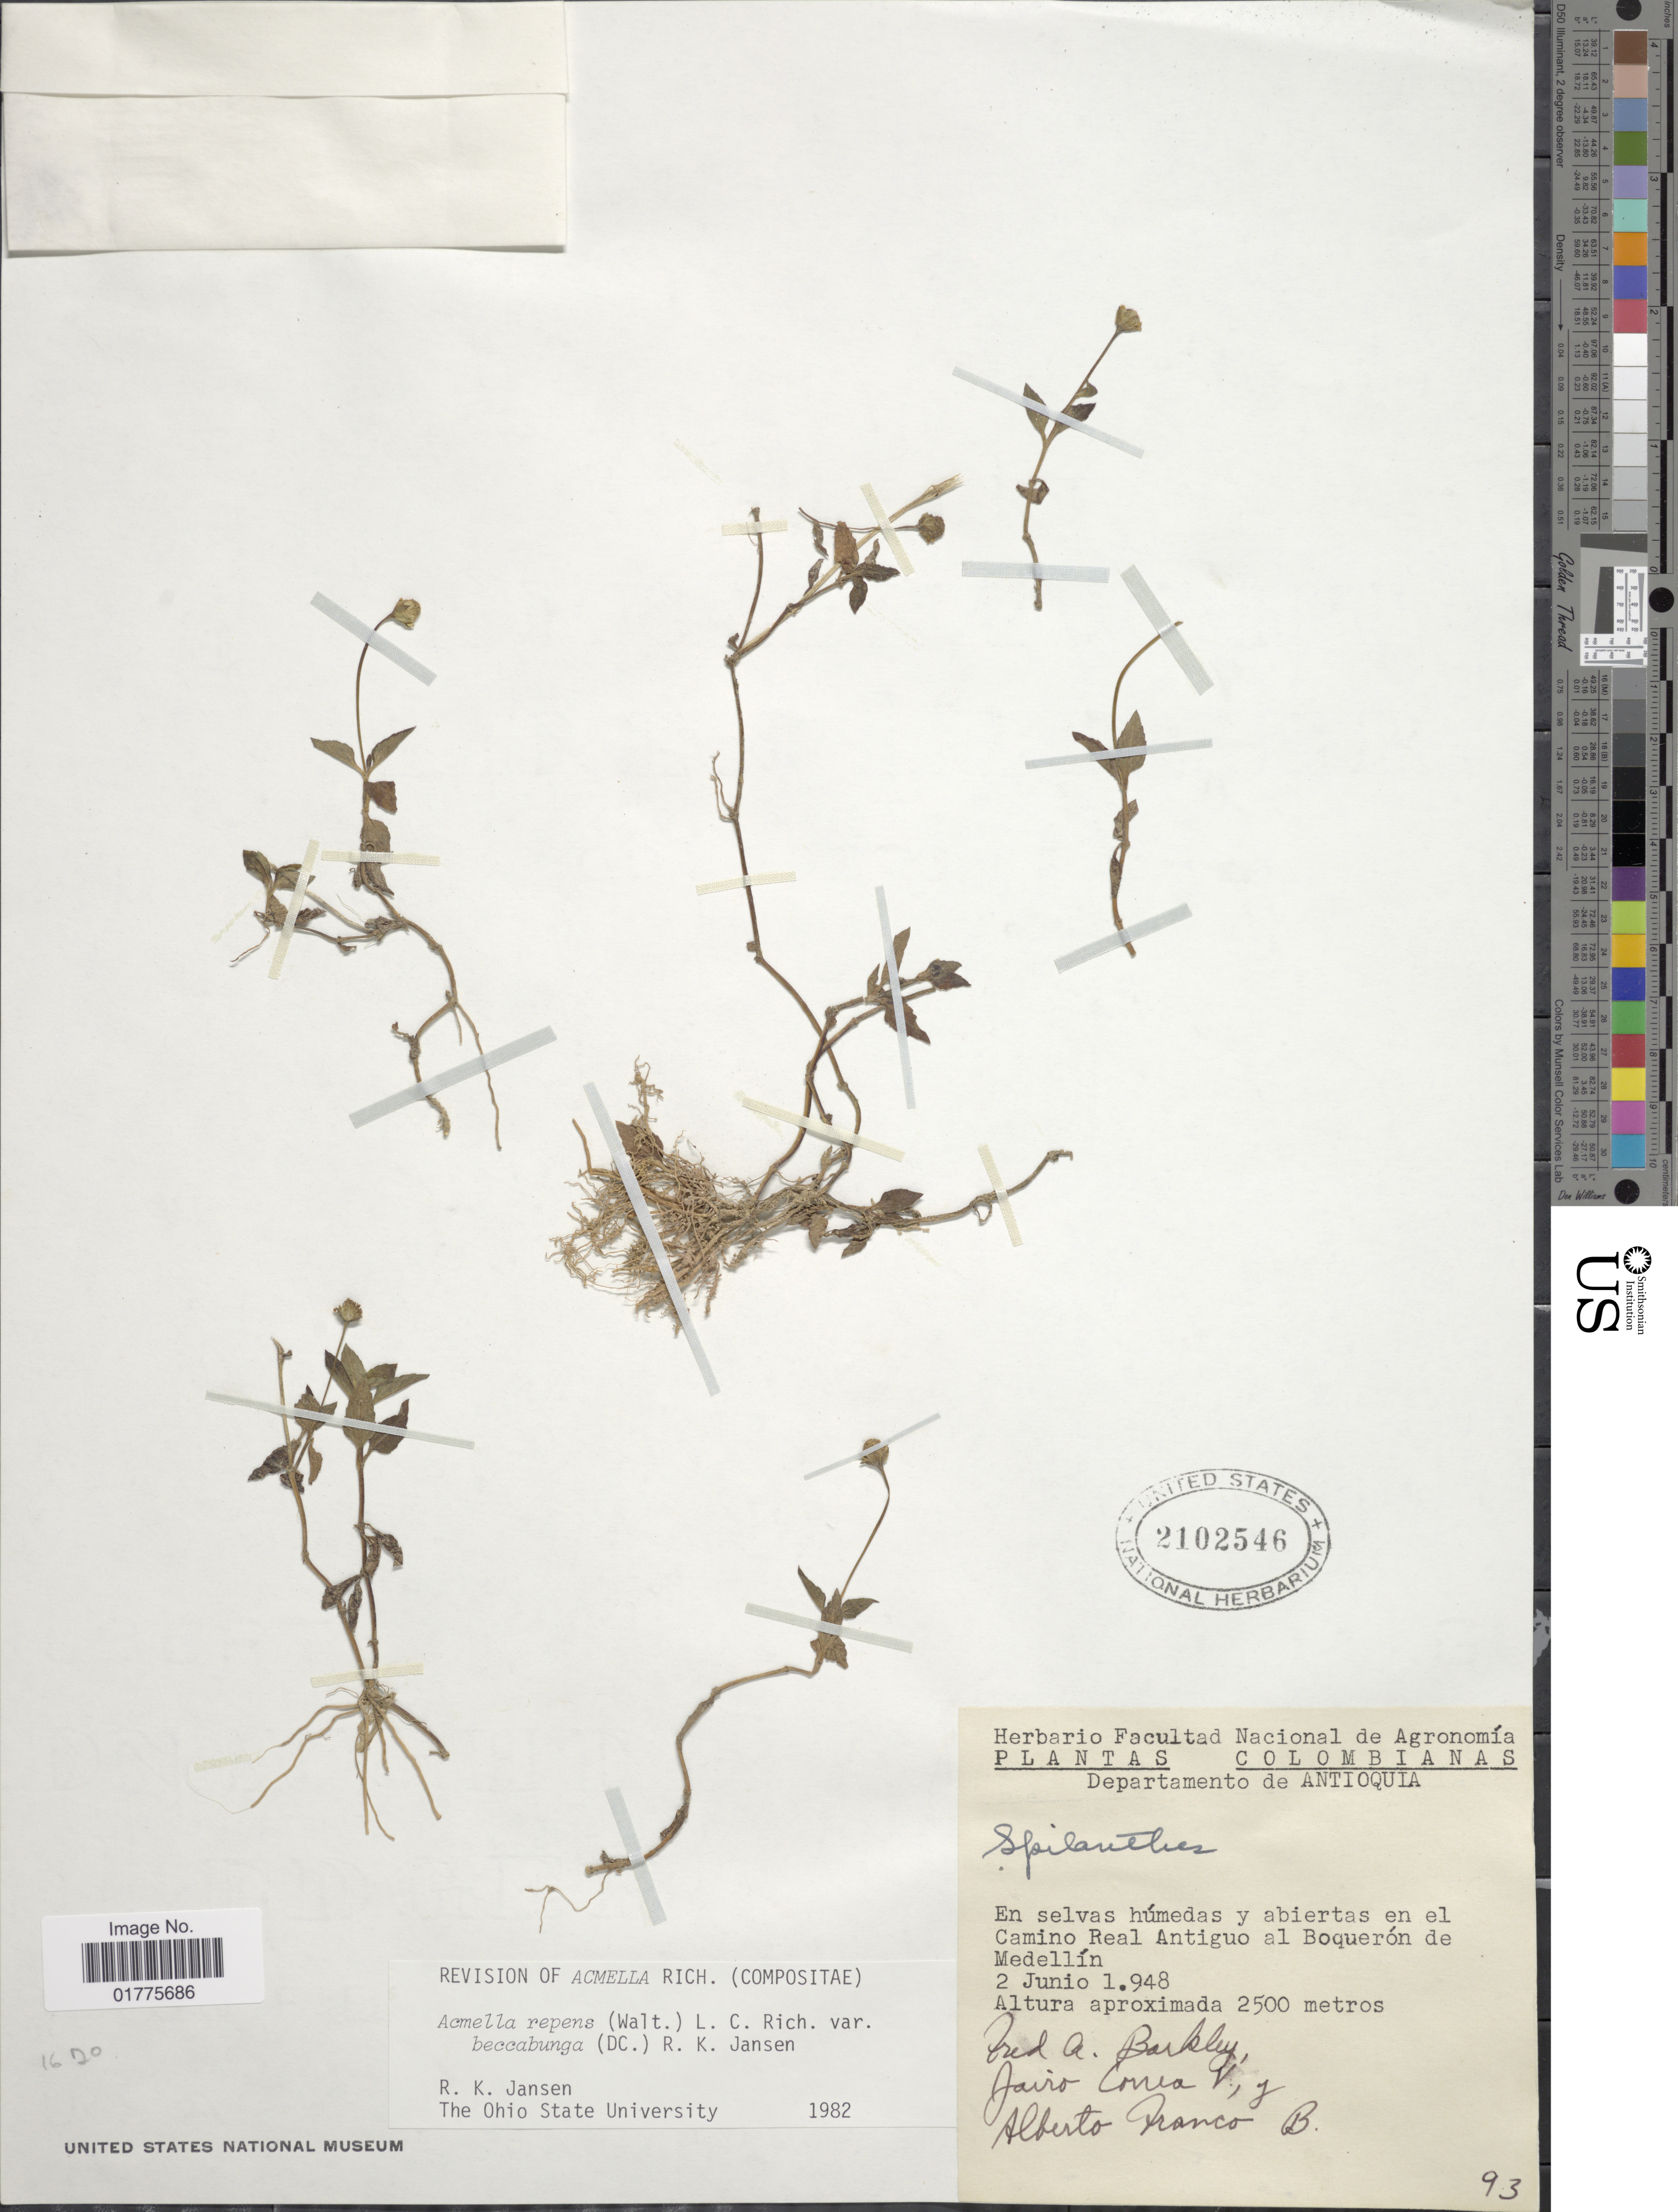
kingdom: Plantae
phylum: Tracheophyta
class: Magnoliopsida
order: Asterales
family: Asteraceae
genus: Acmella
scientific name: Acmella repens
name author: (Walter) Rich.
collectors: F. A. Barkley, J. Correa & A. Franco B.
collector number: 93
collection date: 1948-06-02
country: Colombia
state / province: Antioquia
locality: En selvas húmedas y abiertas en el Camino Real Antiguo al Boquerón de Medellín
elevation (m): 2500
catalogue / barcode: US 2102546